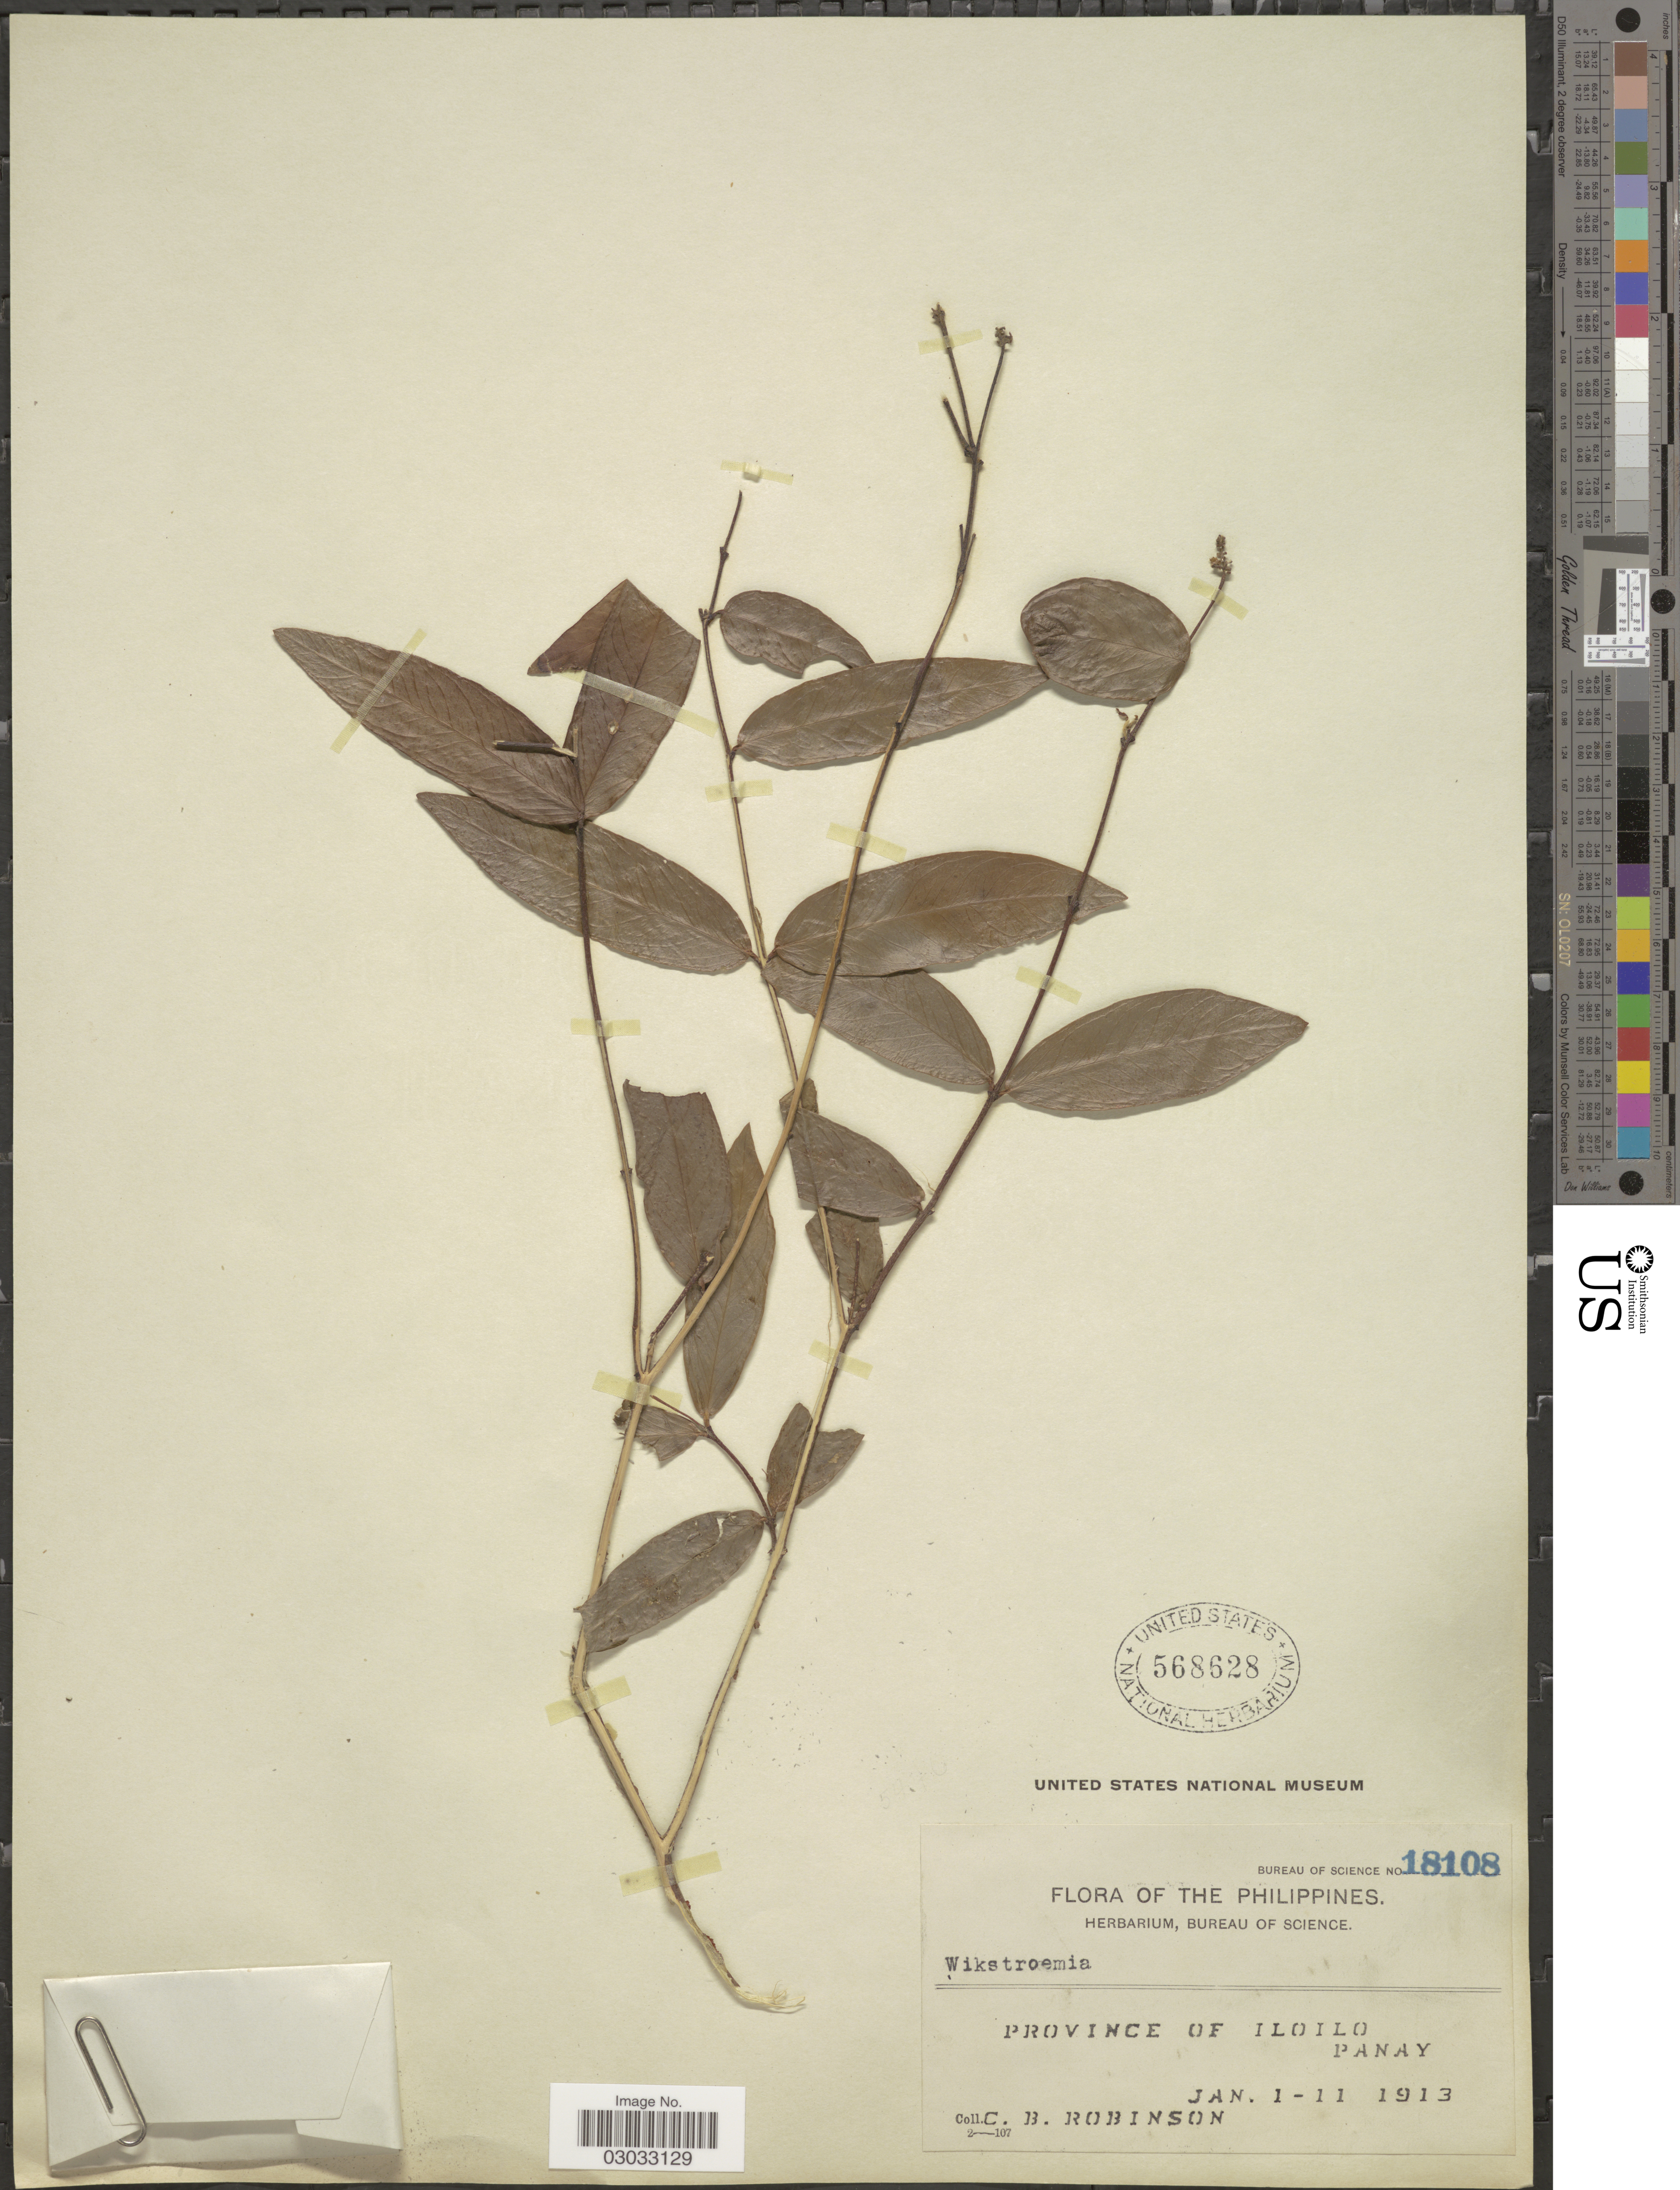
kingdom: Plantae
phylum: Tracheophyta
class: Magnoliopsida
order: Malvales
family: Thymelaeaceae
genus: Wikstroemia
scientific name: Wikstroemia sp.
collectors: C. Robinson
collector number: Bureau of science 18108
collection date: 1913-01-01/1913-01-11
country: Philippines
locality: Province of Iloilo, Panay.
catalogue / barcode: US 568628